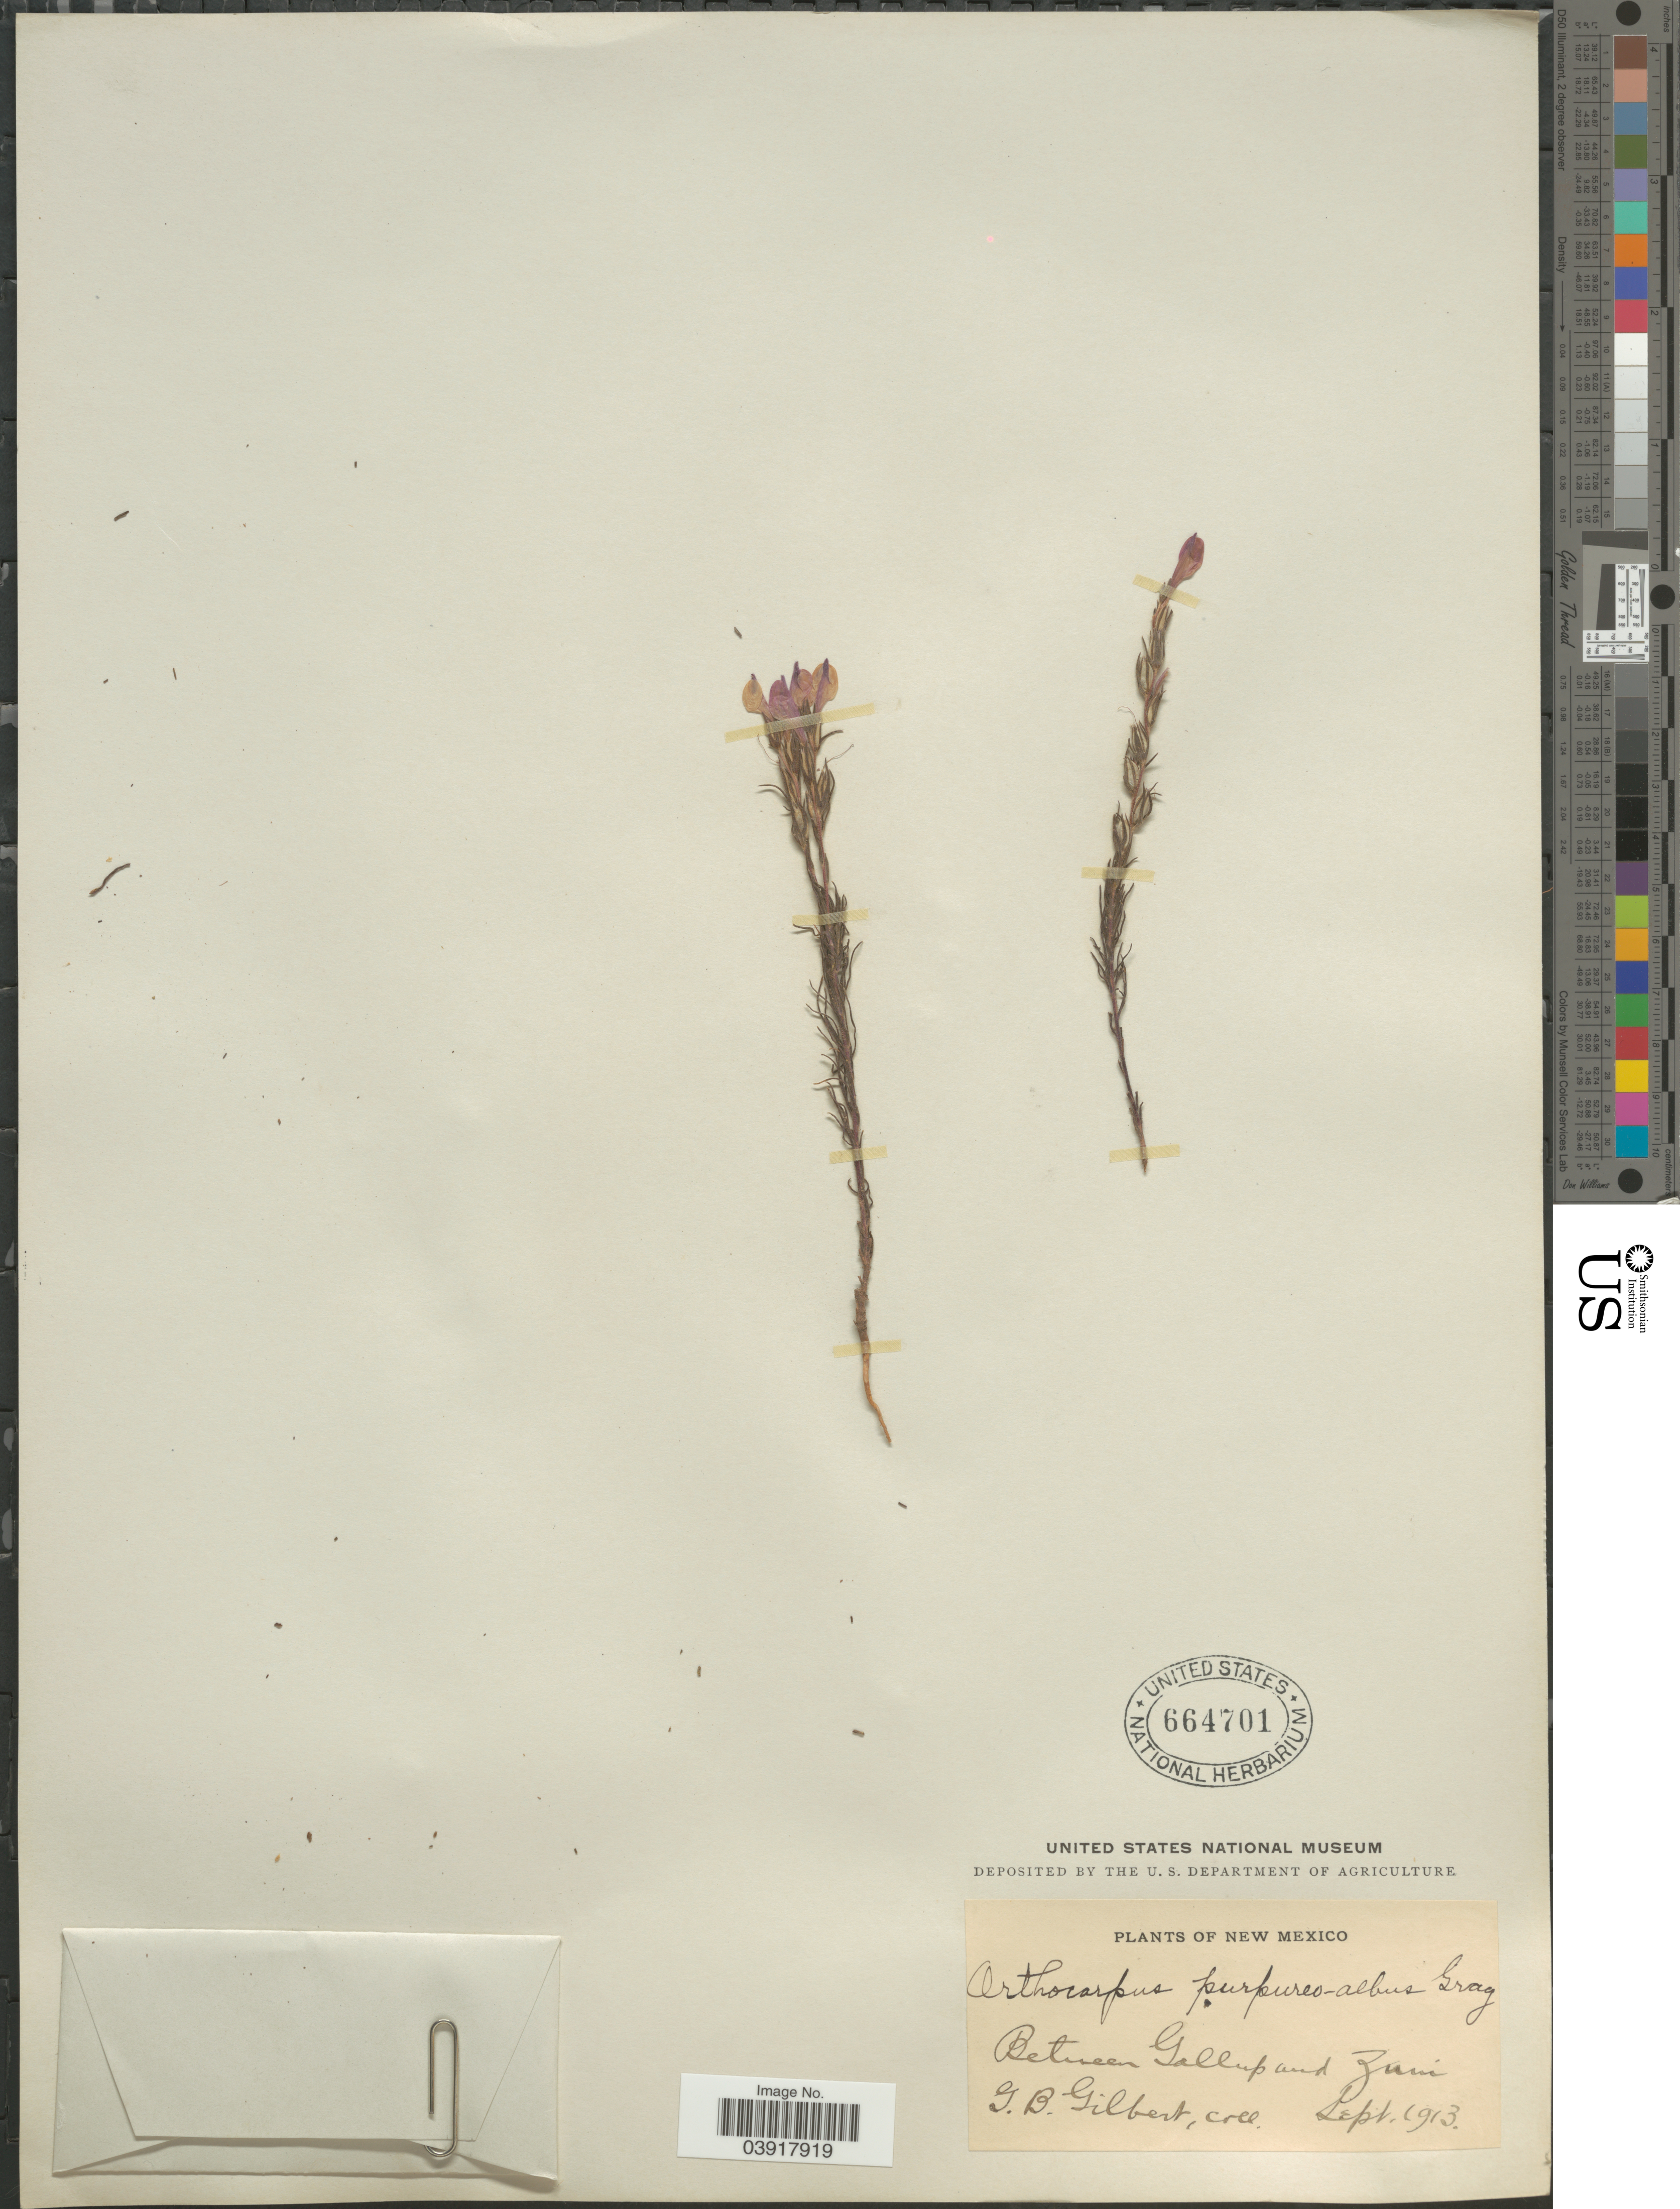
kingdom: Plantae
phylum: Tracheophyta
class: Magnoliopsida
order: Lamiales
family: Orobanchaceae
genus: Orthocarpus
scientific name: Orthocarpus purpureo-albus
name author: A. Gray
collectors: G. B. Gilbert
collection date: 1913-09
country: United States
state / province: New Mexico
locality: Between Gallup and Zumi.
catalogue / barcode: US 664701